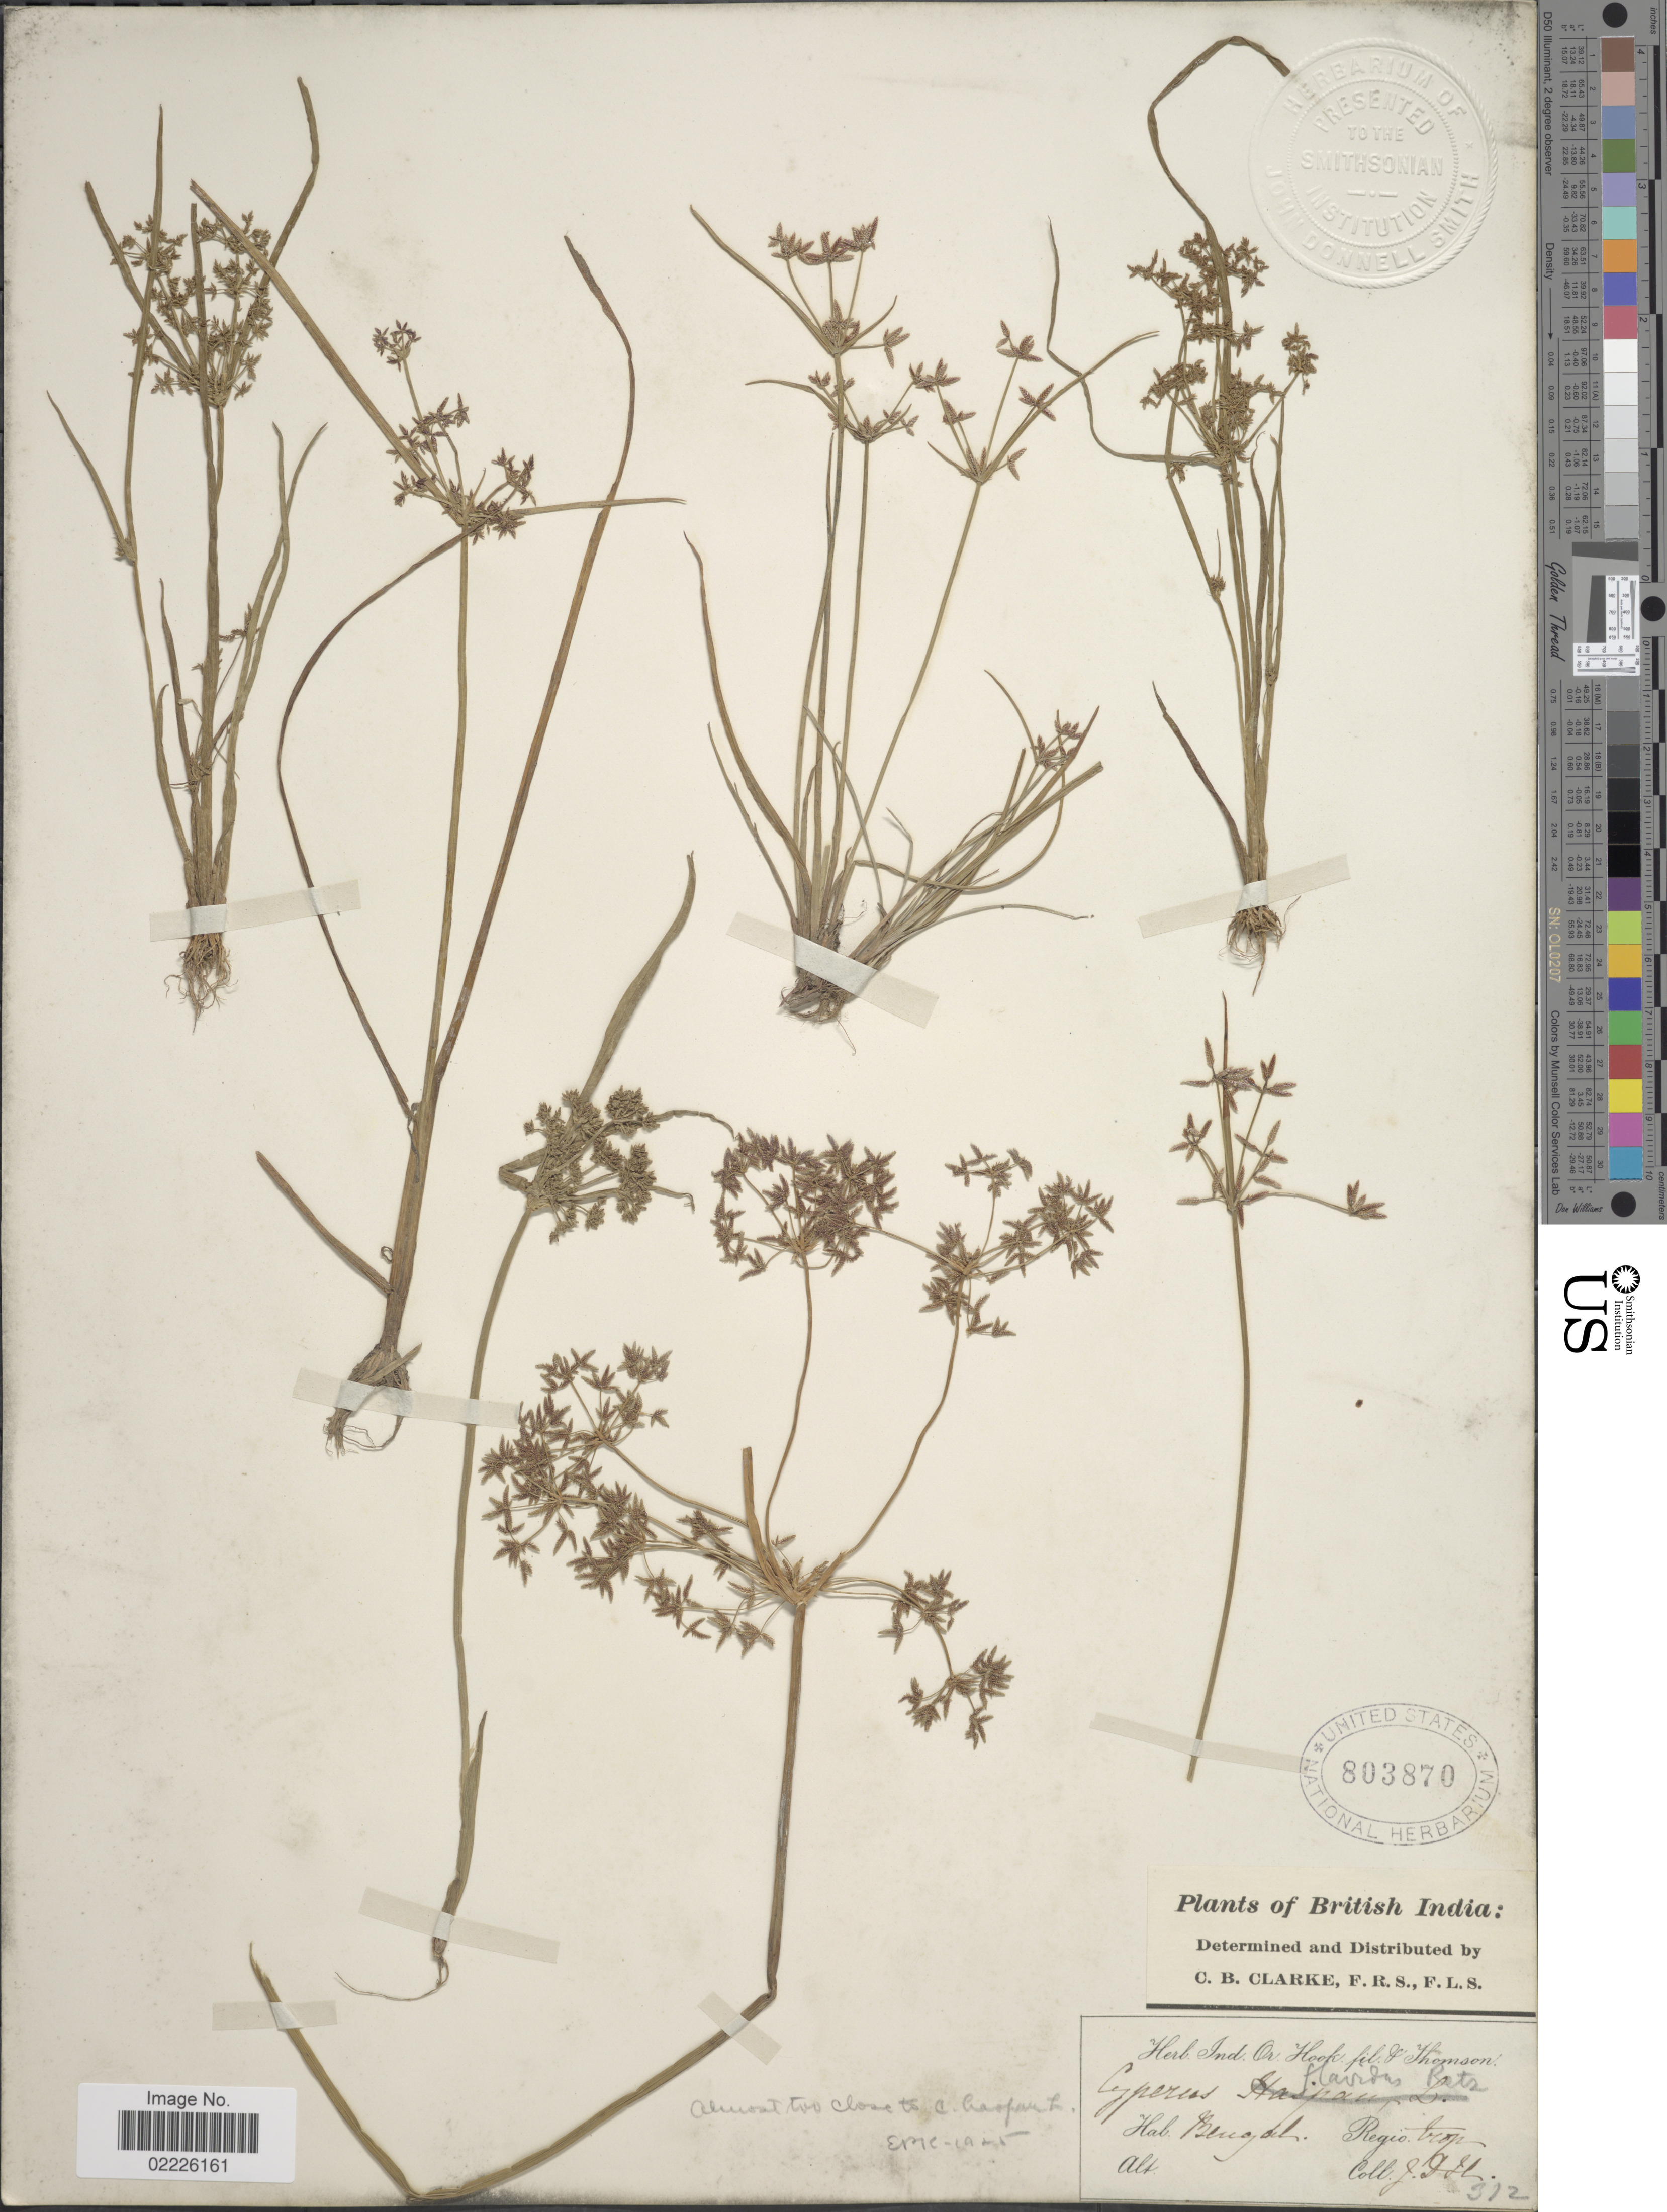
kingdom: Plantae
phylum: Tracheophyta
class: Liliopsida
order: Poales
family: Cyperaceae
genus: Cyperus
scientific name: Cyperus tenuispica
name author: Steud.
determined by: Strong, Mark T., (BOT), Smithsonian Institution - National Museum of Natural History (UNITED STATES)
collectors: J. D. Hooker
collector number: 312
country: India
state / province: West Bengal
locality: British India, Bengal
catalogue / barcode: US 803870